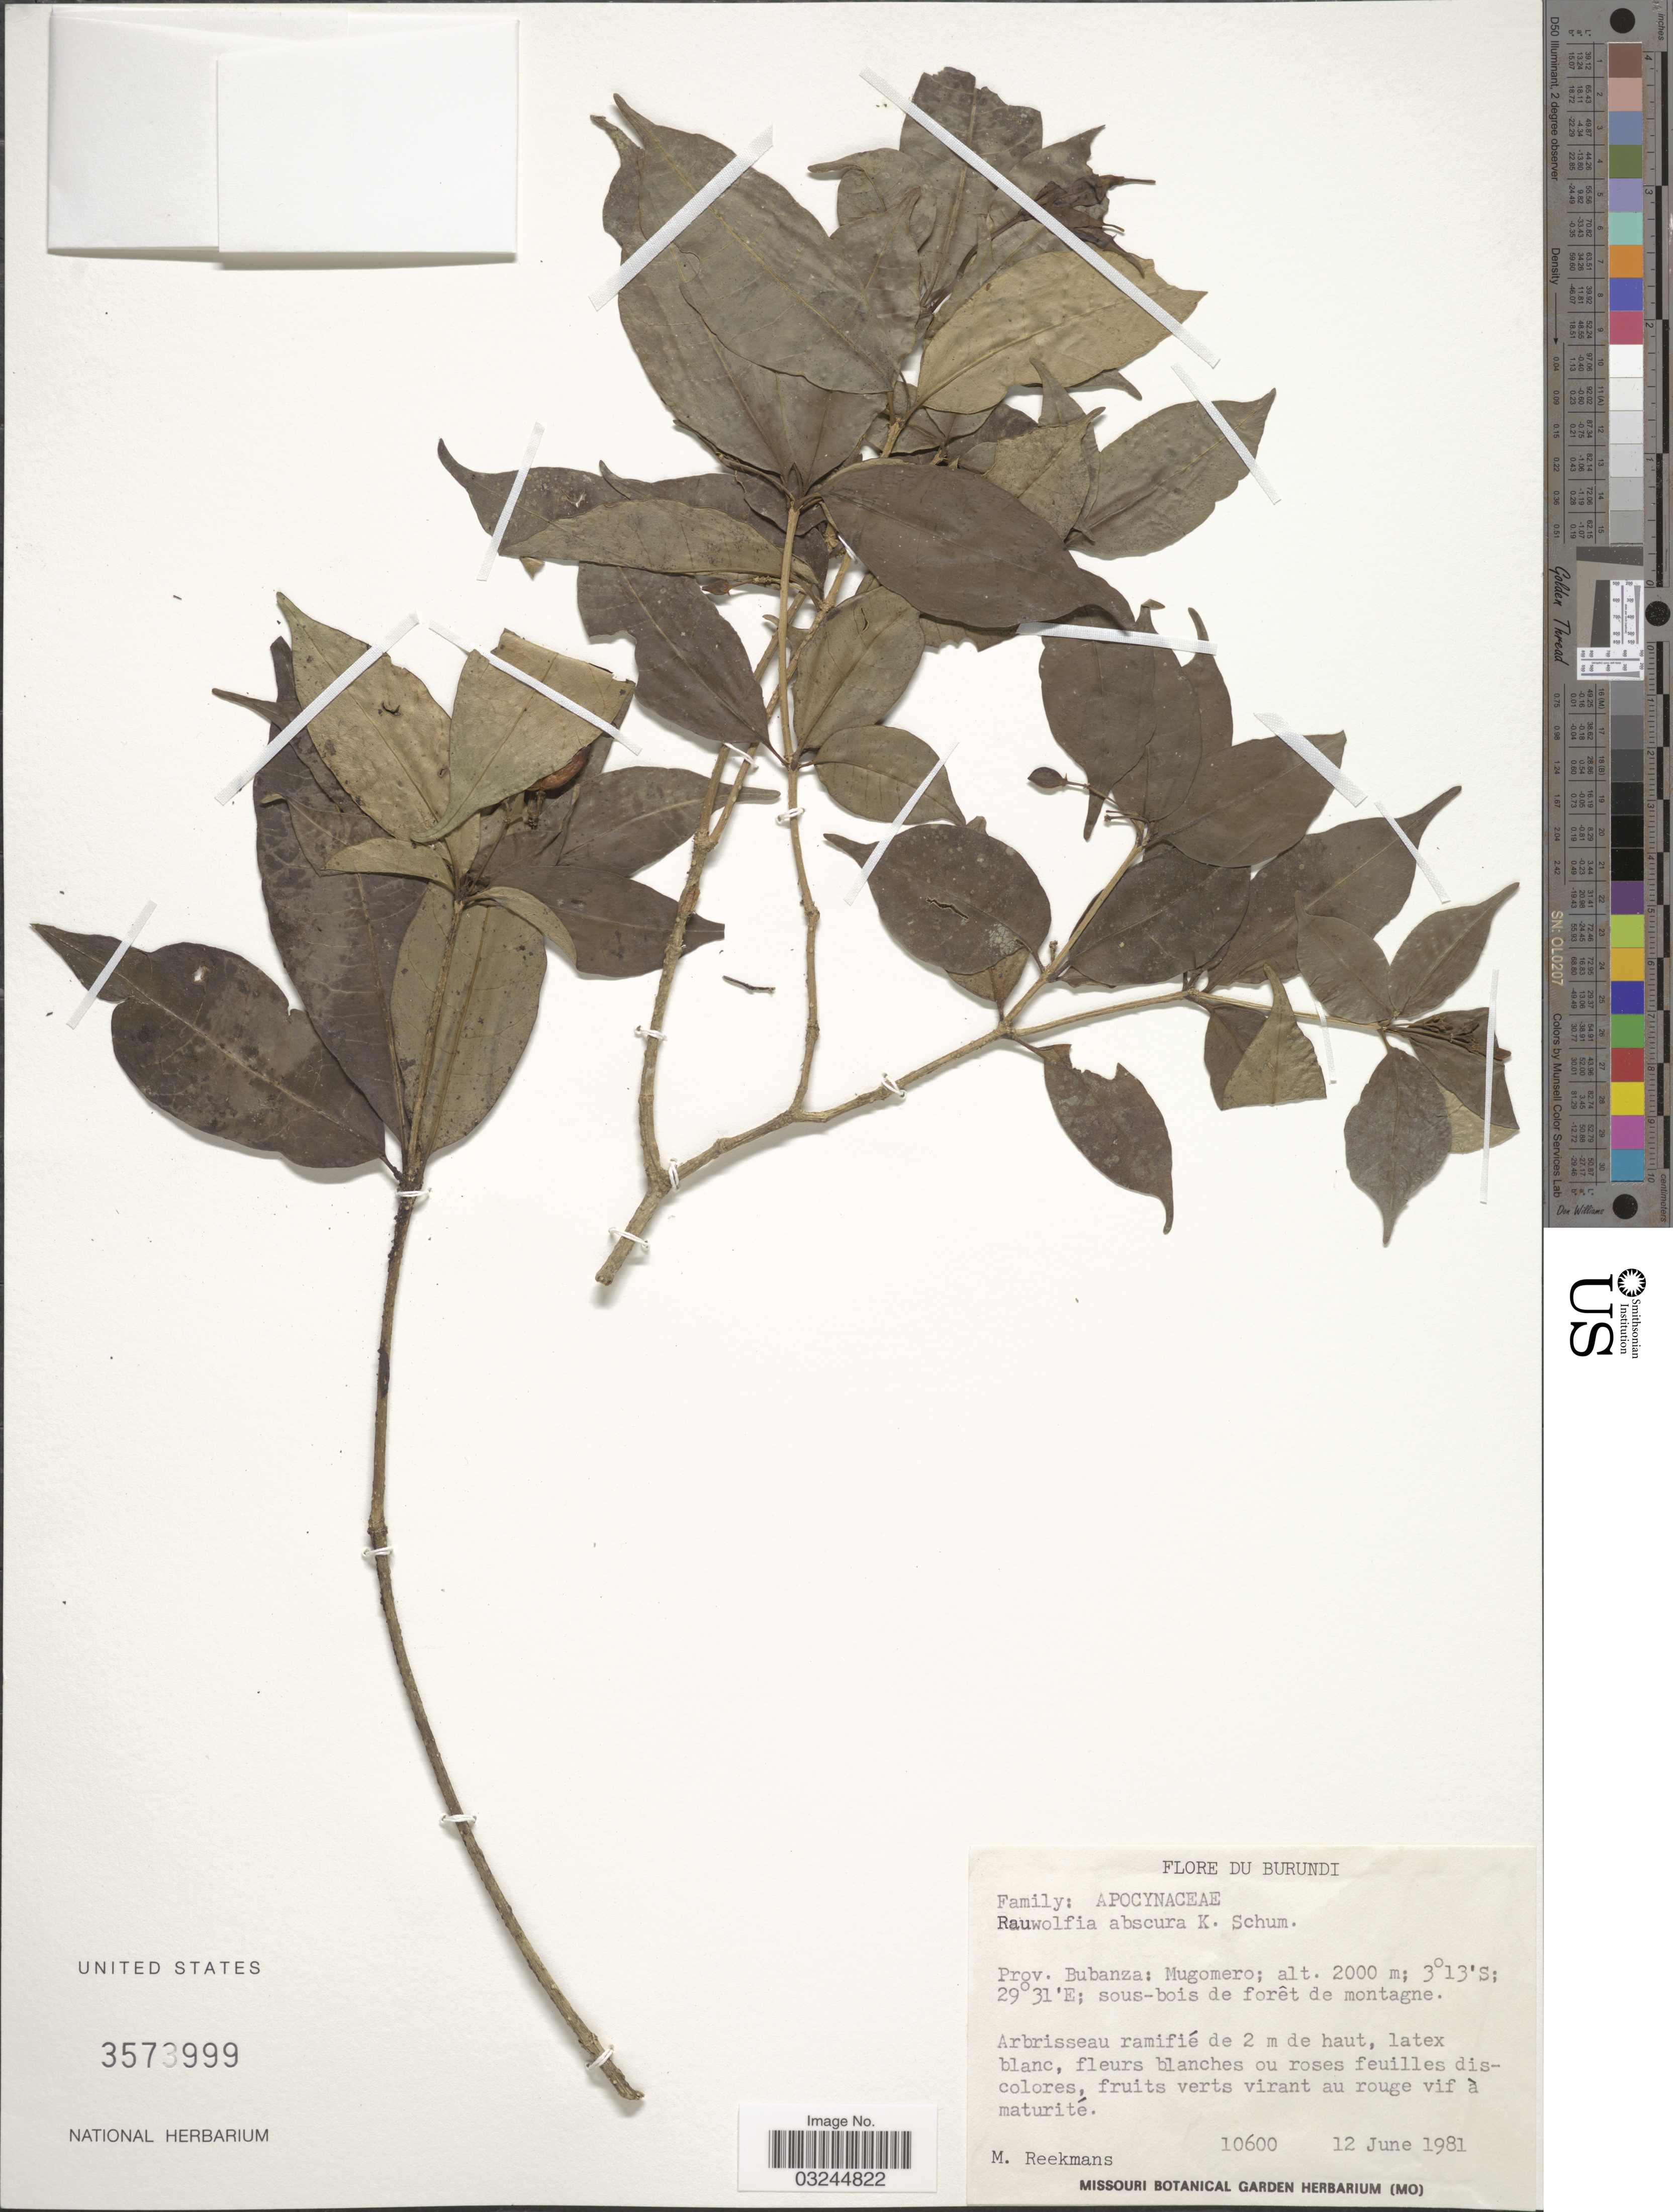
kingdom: Plantae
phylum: Tracheophyta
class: Magnoliopsida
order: Gentianales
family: Apocynaceae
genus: Rauvolfia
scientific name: Rauvolfia obscura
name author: K. Schum.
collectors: M. Reekmans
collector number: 10600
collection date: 1981-06-12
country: Burundi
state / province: Bubanza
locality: Mugomero.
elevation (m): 2000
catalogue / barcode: US 3573999